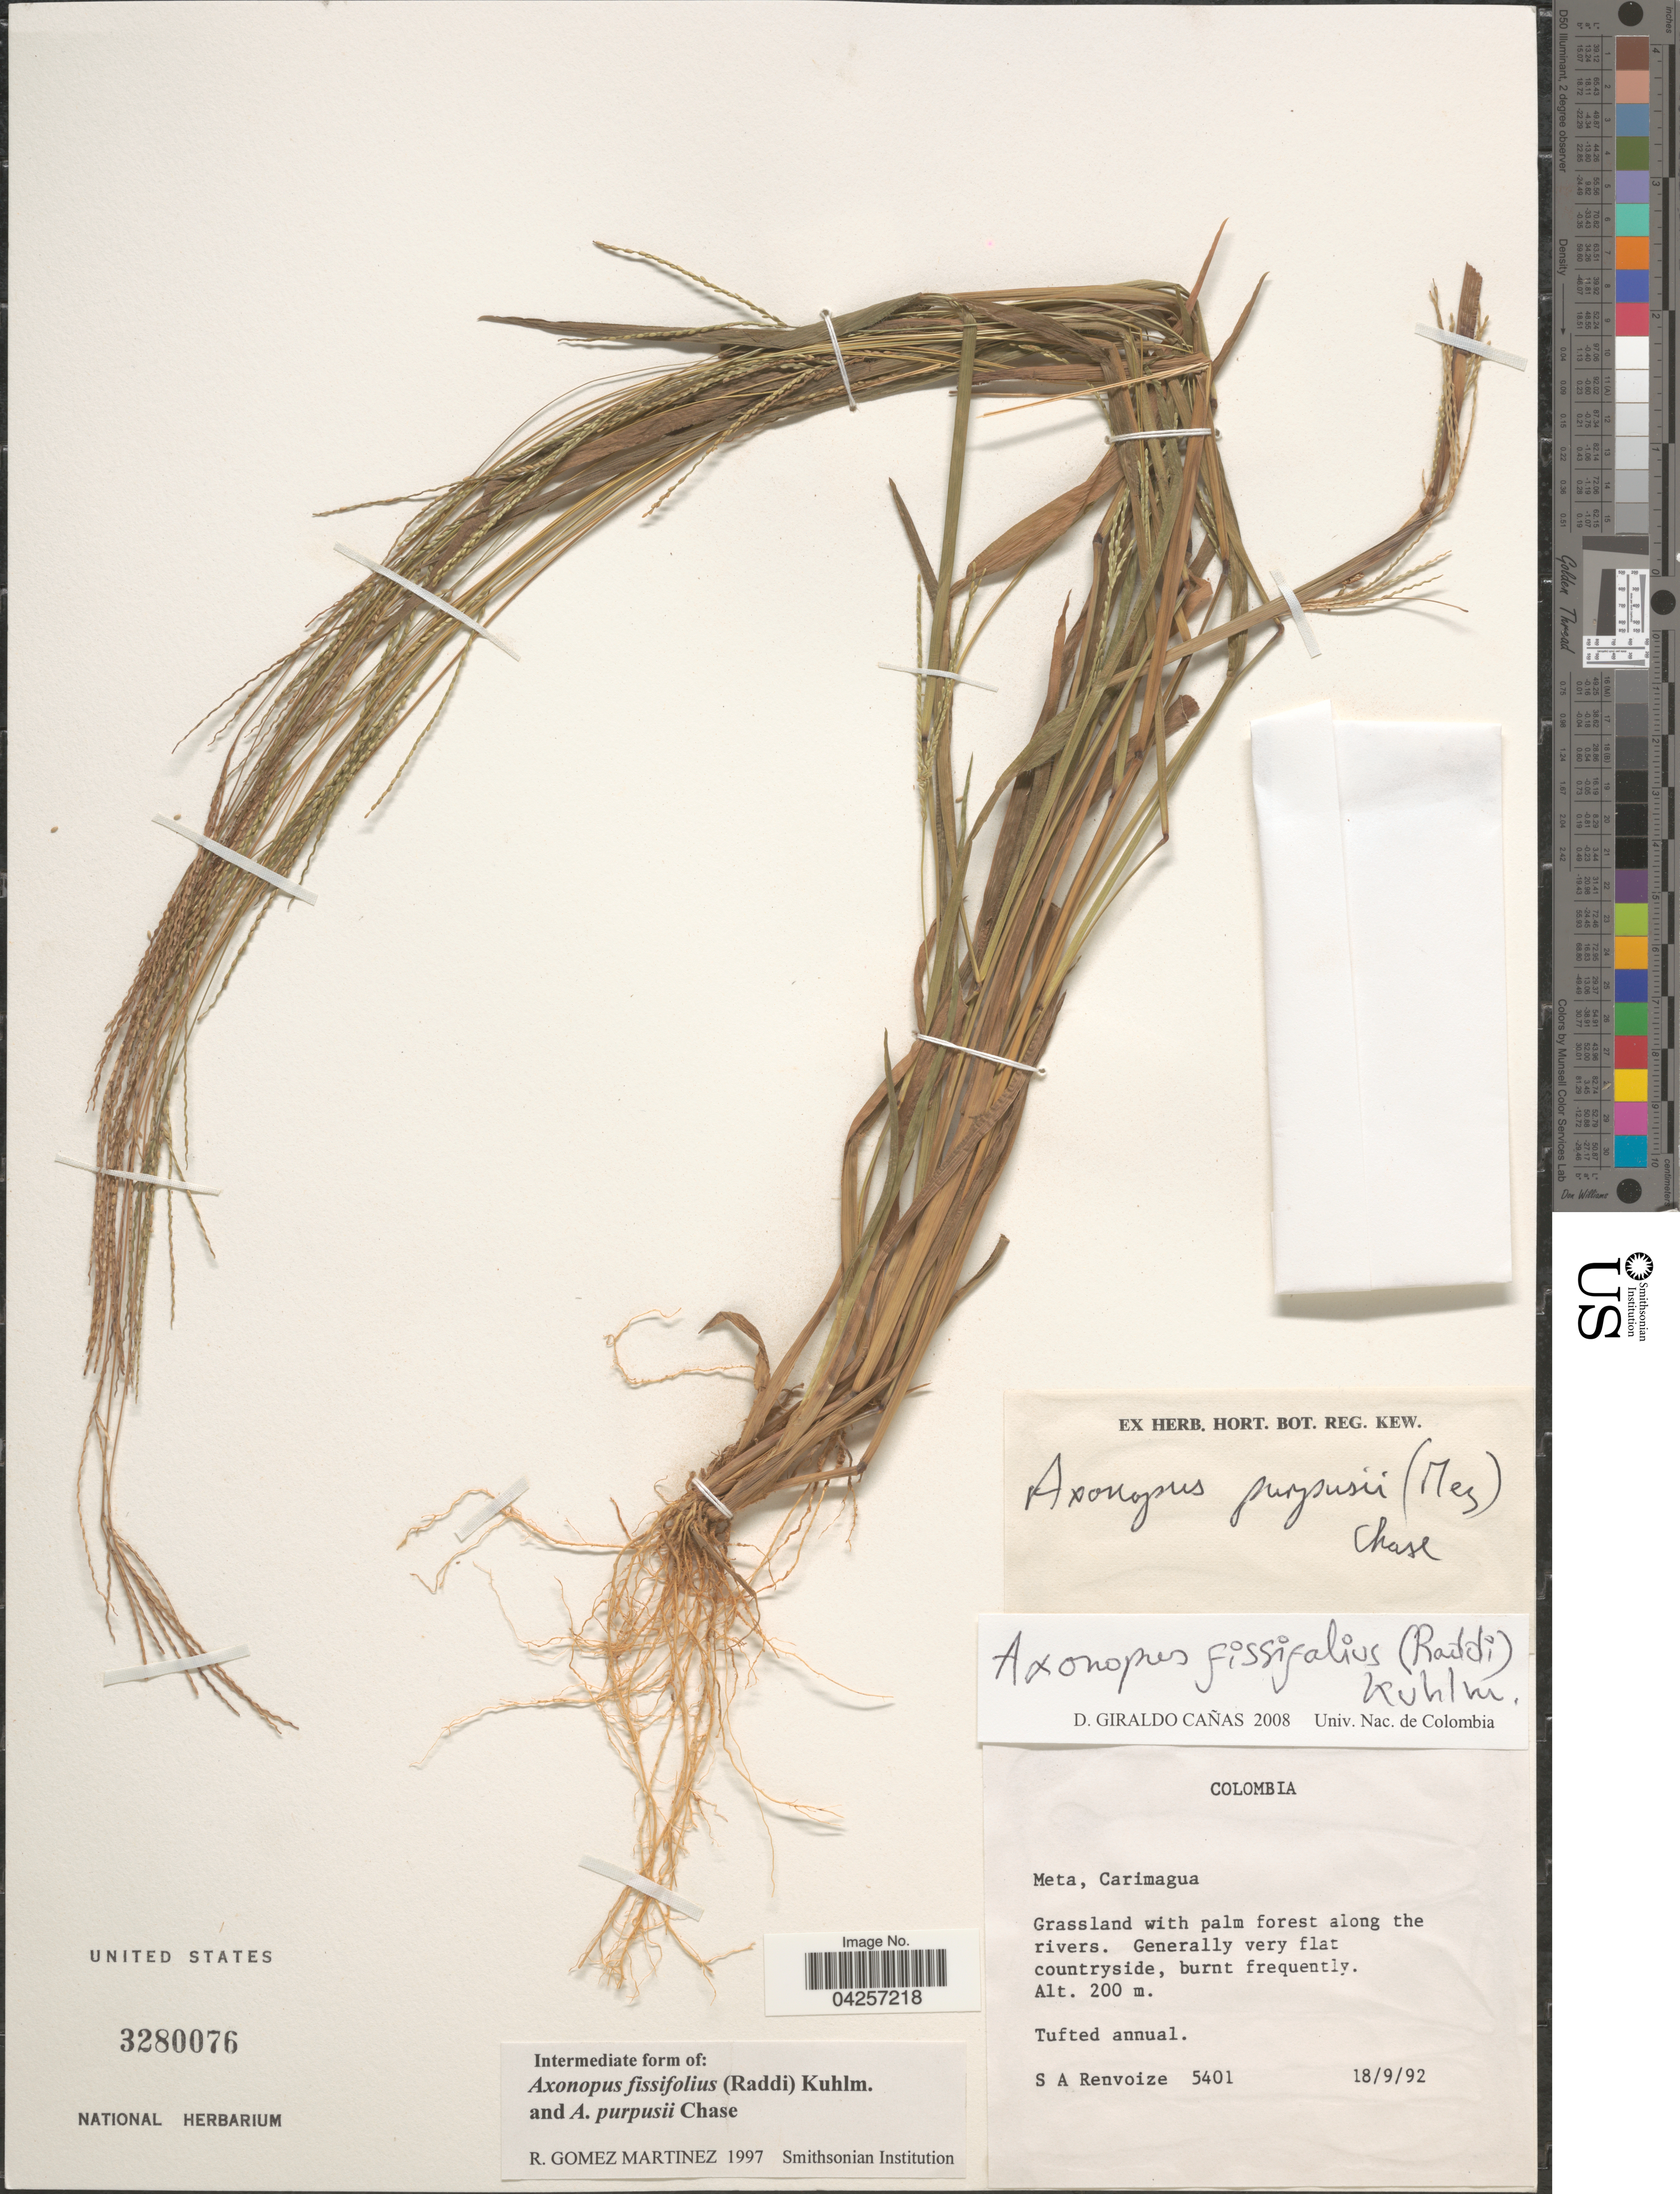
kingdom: Plantae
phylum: Tracheophyta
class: Liliopsida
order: Poales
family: Poaceae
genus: Axonopus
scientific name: Axonopus fissifolius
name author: (Raddi) Kuhlm.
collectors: S. A. Renvoize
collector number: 5401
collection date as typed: Transcribed d/m/y: 18/9/92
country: Colombia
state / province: Meta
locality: Carimagua.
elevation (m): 200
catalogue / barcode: US 3280076